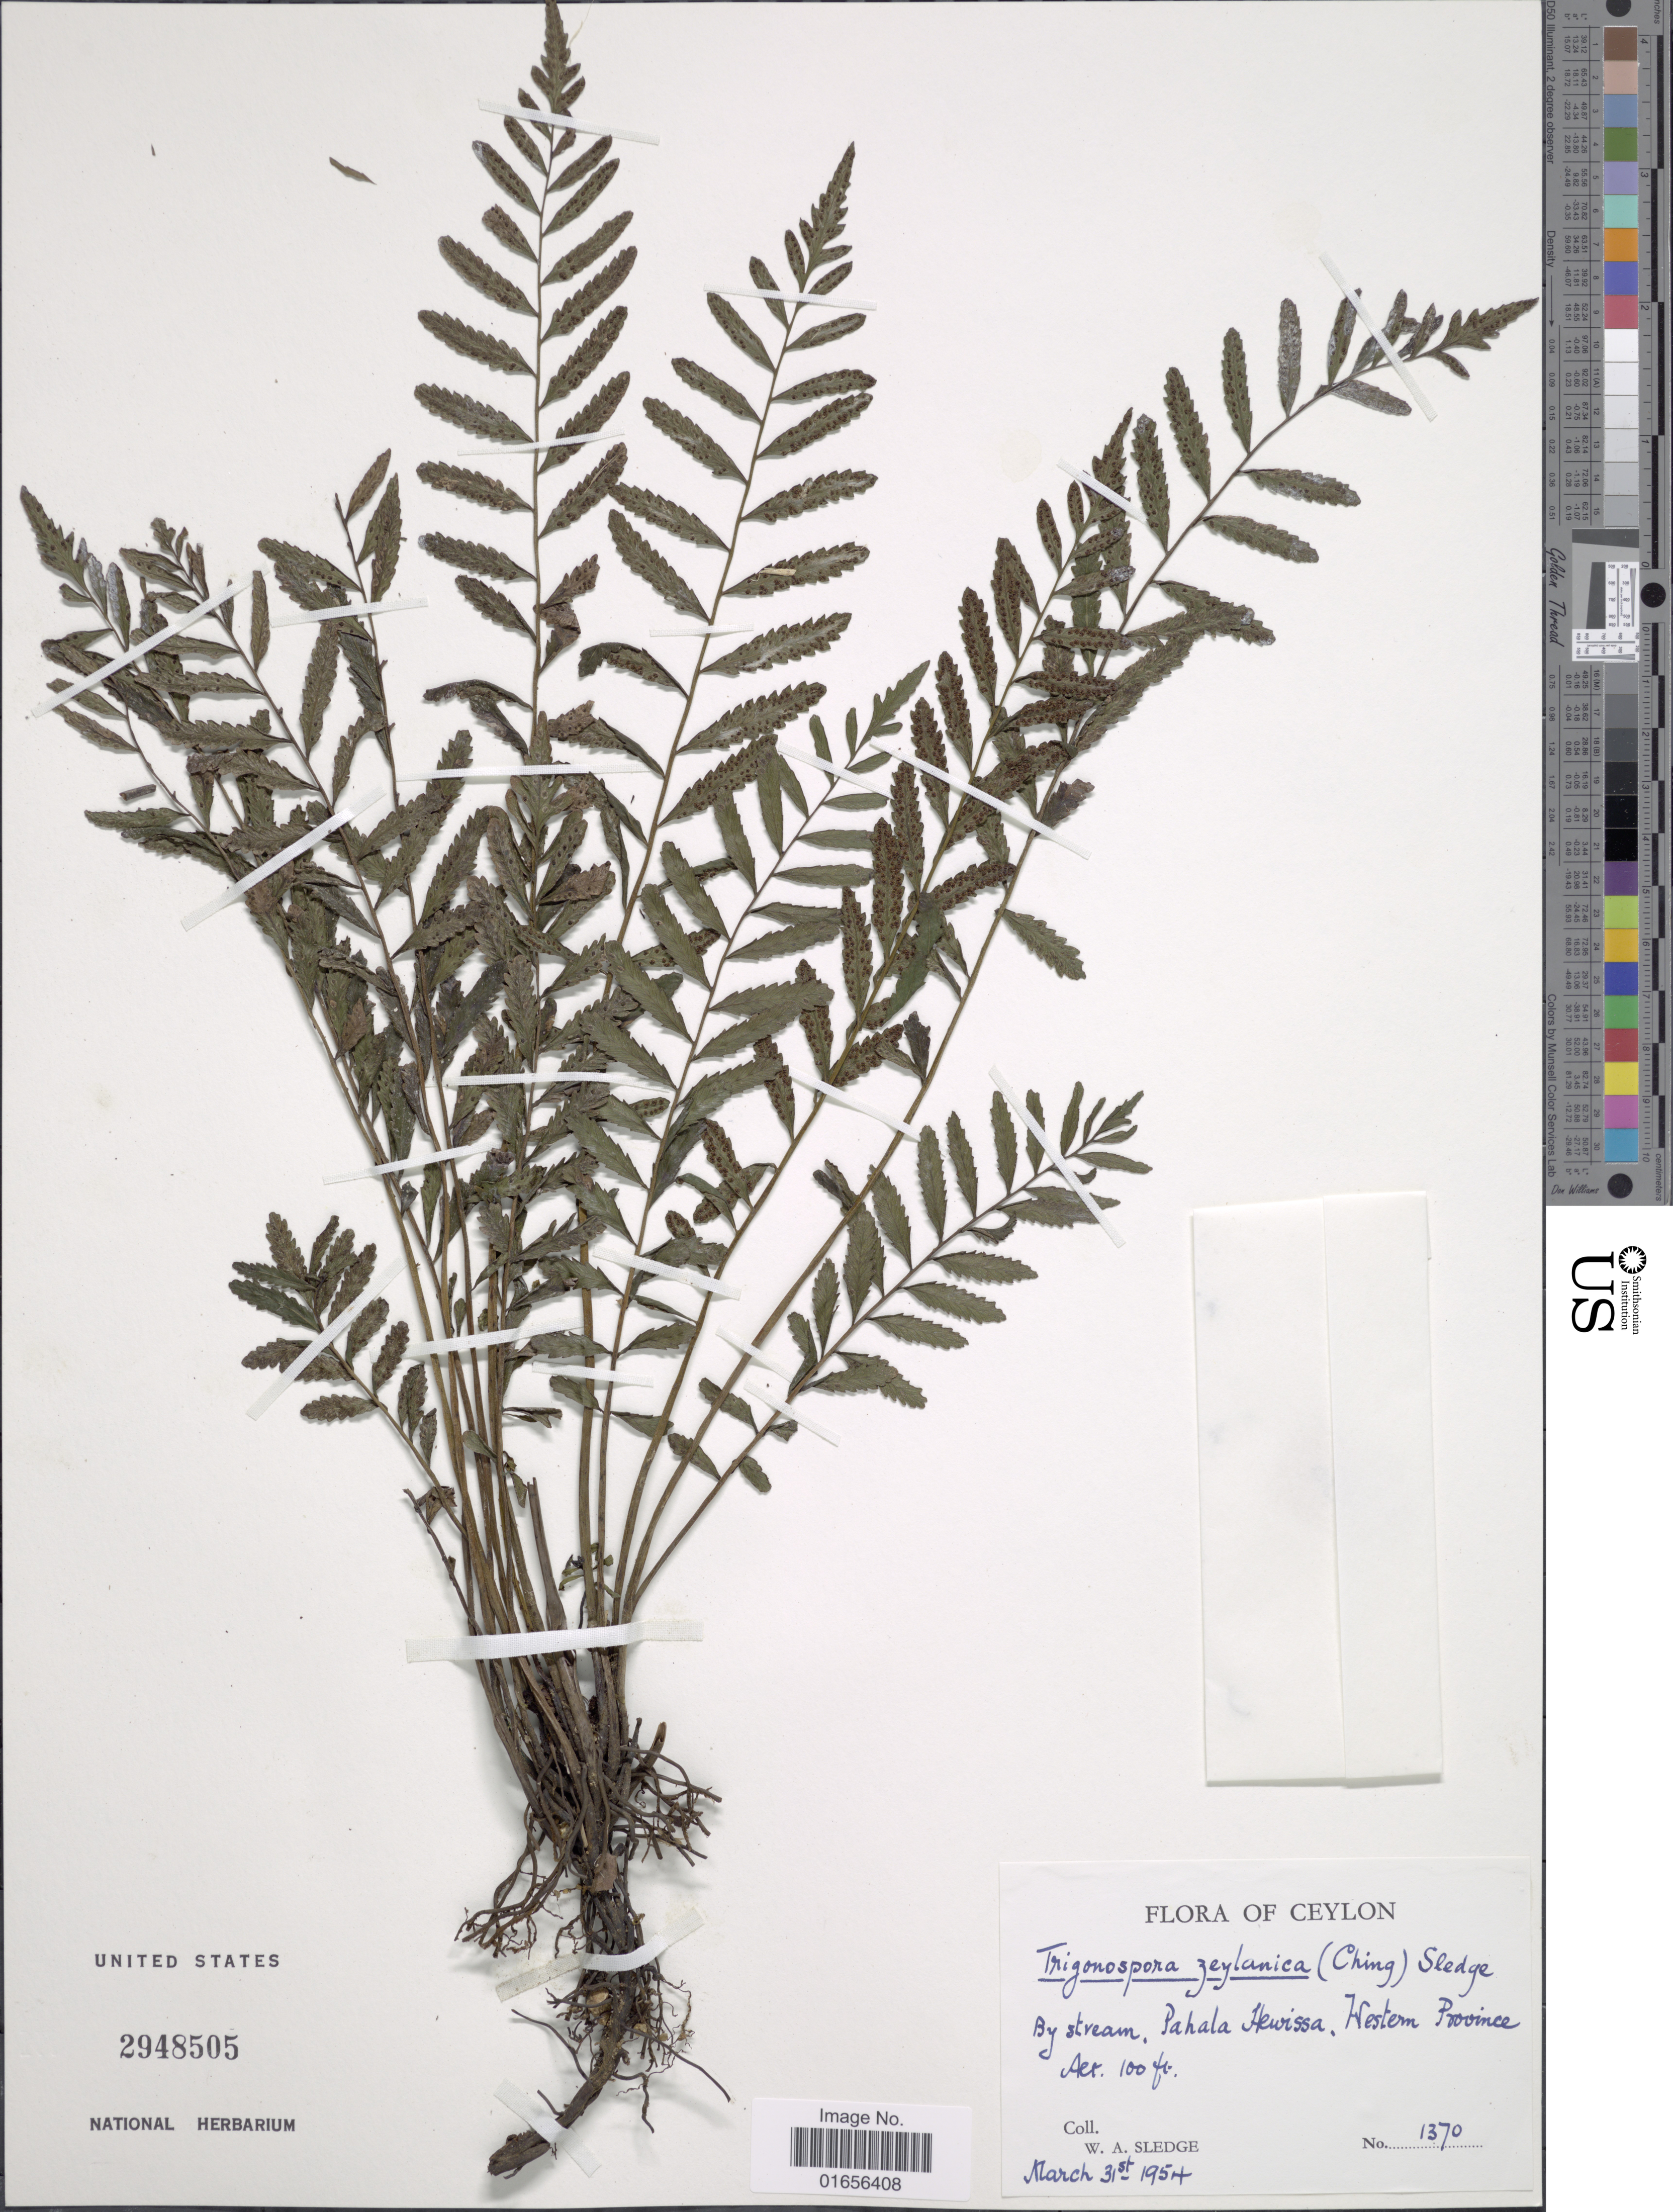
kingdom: Plantae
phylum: Tracheophyta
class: Polypodiopsida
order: Polypodiales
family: Thelypteridaceae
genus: Trigonospora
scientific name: Trigonospora ciliata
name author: (Benth.) Holttum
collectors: W. A. Sledge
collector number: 1370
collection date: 1954-03-31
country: Sri Lanka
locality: Ceylon, By stream, Pahala Hewissa, Western Province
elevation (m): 30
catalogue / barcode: US 2948505